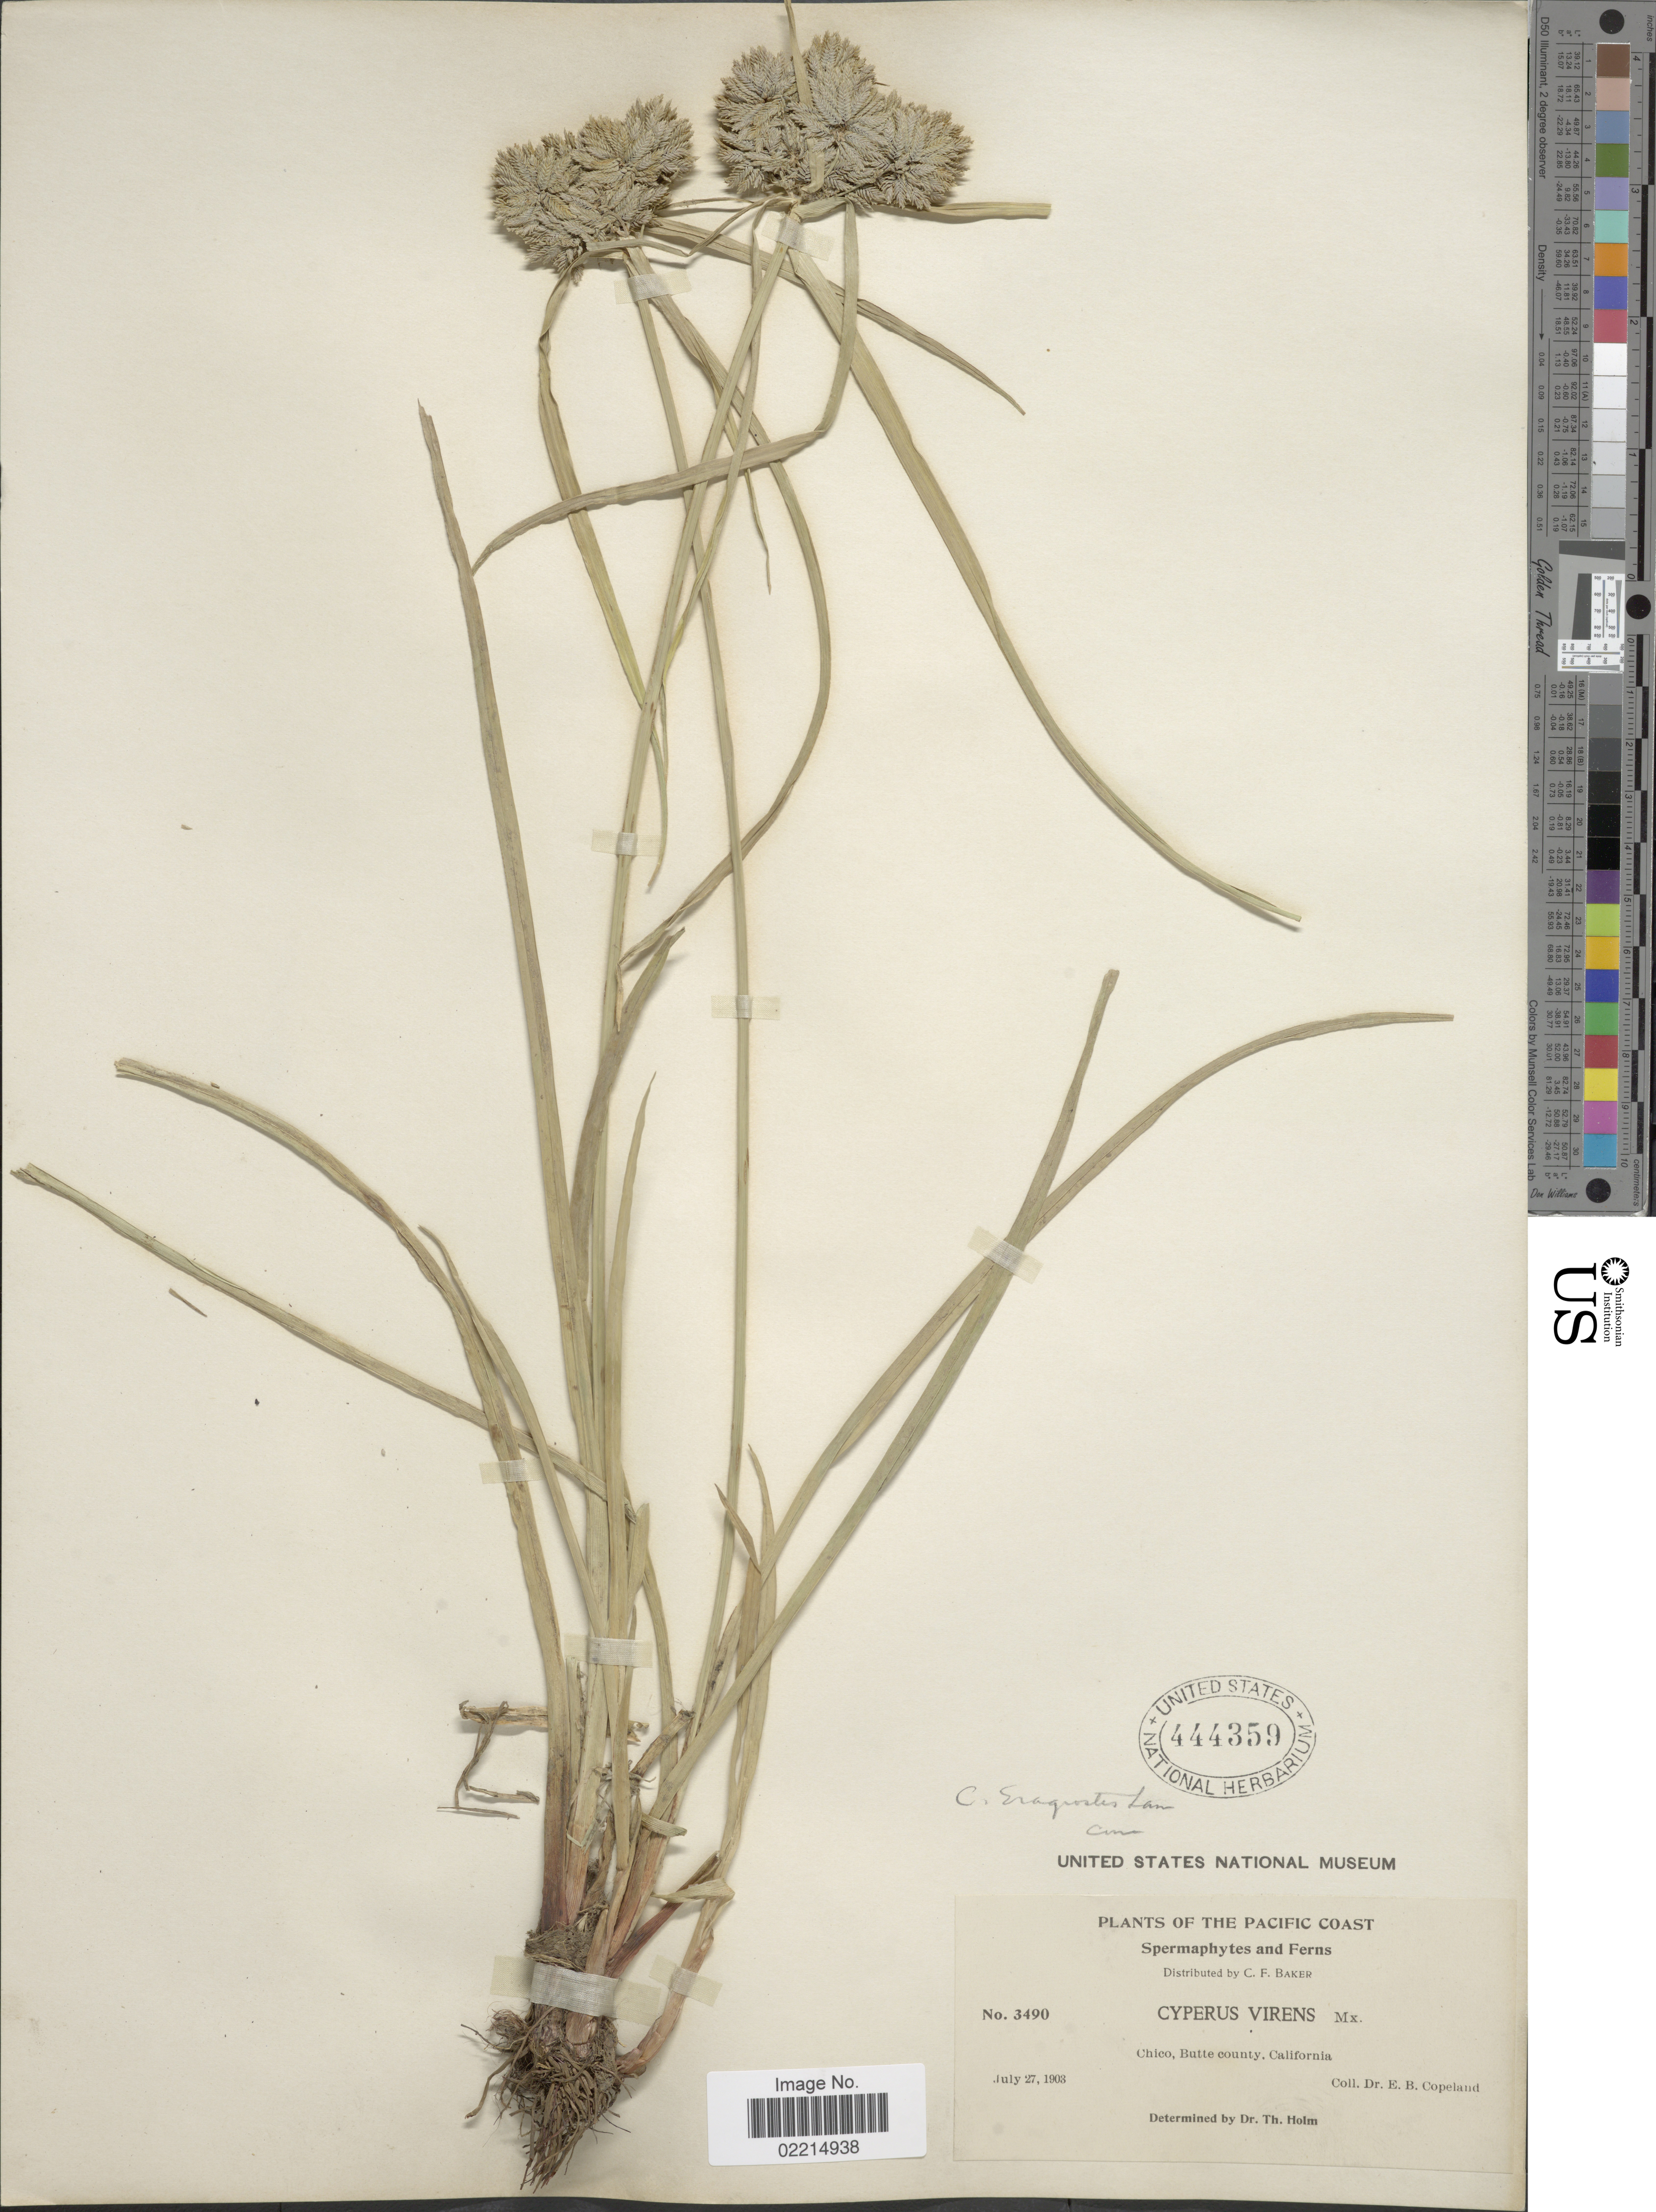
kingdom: Plantae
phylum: Tracheophyta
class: Liliopsida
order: Poales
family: Cyperaceae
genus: Cyperus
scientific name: Cyperus eragrostis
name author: Lam.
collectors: C. F. Baker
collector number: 3490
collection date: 1903-07-27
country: United States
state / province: California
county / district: Butte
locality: Pacific Coast, Chico, Butte County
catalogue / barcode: US 444359